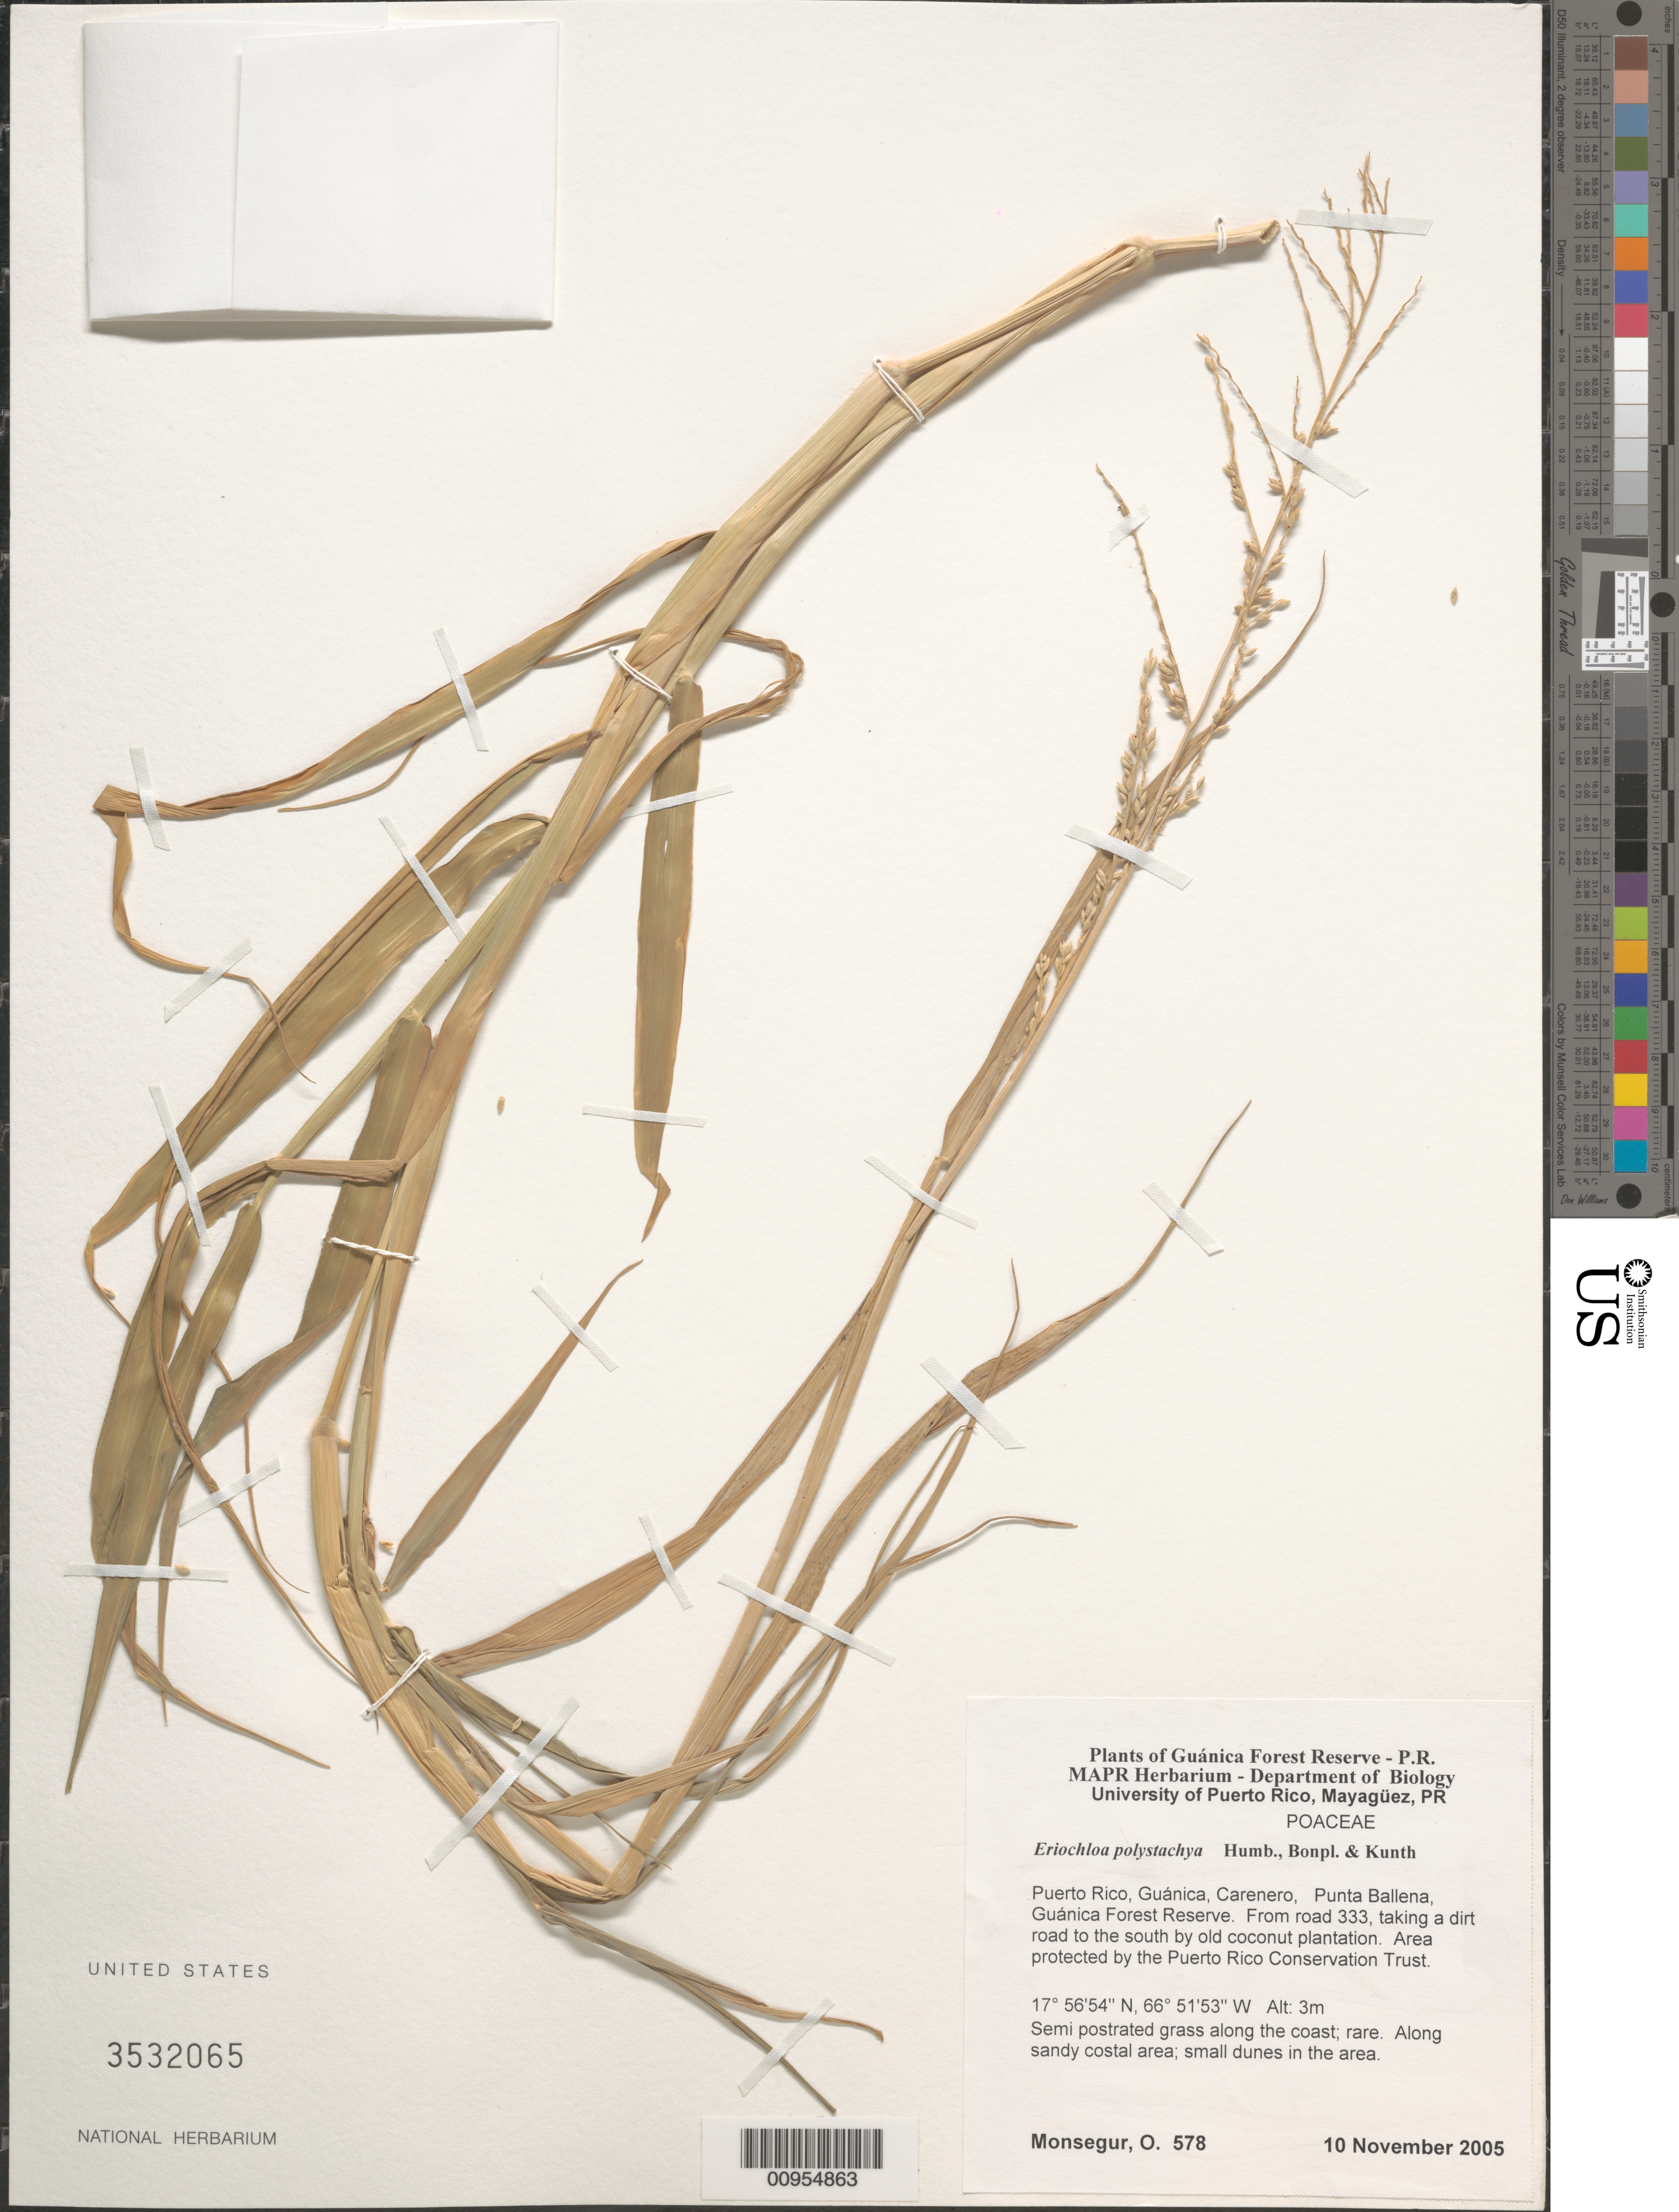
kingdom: Plantae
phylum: Tracheophyta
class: Liliopsida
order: Poales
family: Poaceae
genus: Eriochloa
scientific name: Eriochloa polystachya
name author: Kunth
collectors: O. Monsegur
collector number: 578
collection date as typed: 10 Nov 2005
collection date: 2005-11-10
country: Puerto Rico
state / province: Guánica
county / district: Carenero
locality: Guánica Forest Reserve. Punta Ballena, from road 333, taking a dirt road to the south by old coconut plantation. Area protected by the Puerto Rico Conservation Trust.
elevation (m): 3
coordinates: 17.56535, 66.51534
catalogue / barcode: US 3532065